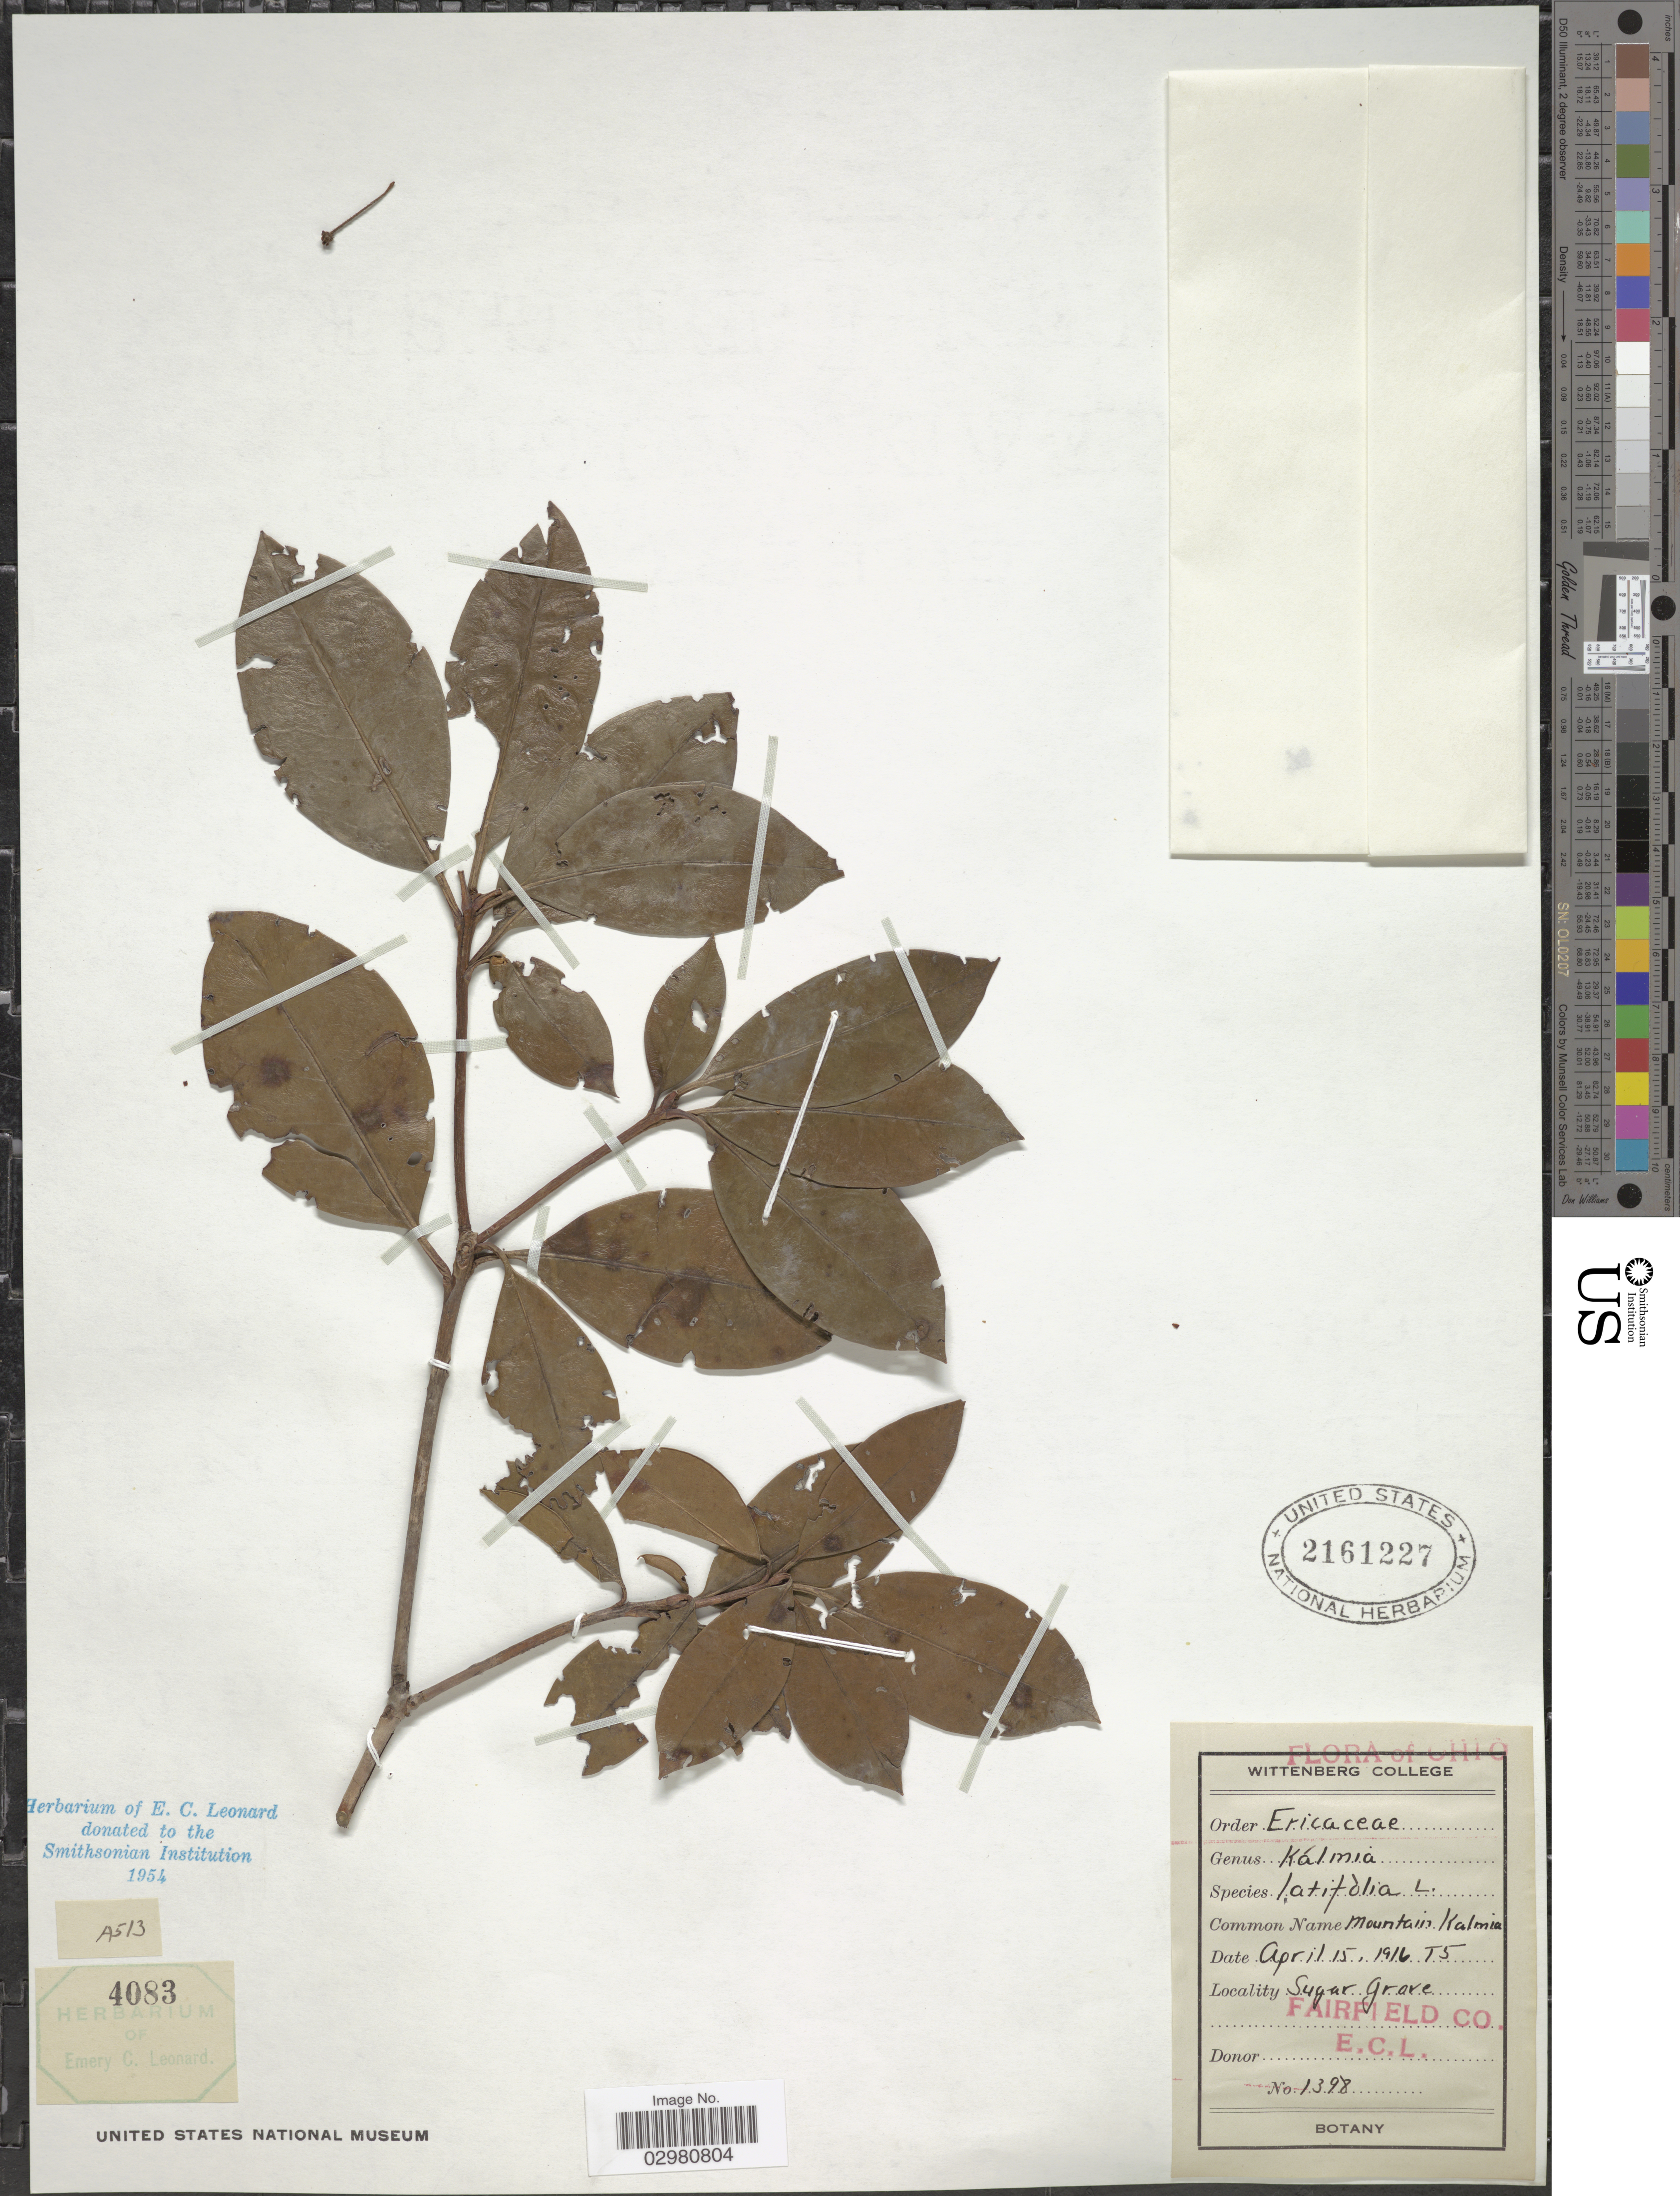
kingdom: Plantae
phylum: Tracheophyta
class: Magnoliopsida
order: Ericales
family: Ericaceae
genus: Kalmia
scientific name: Kalmia latifolia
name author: L.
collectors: E. C. Leonard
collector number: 1398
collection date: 1916-04-15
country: United States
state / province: Ohio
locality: Sugar Grove. Fairfield Co. T5.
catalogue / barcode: US 2161227